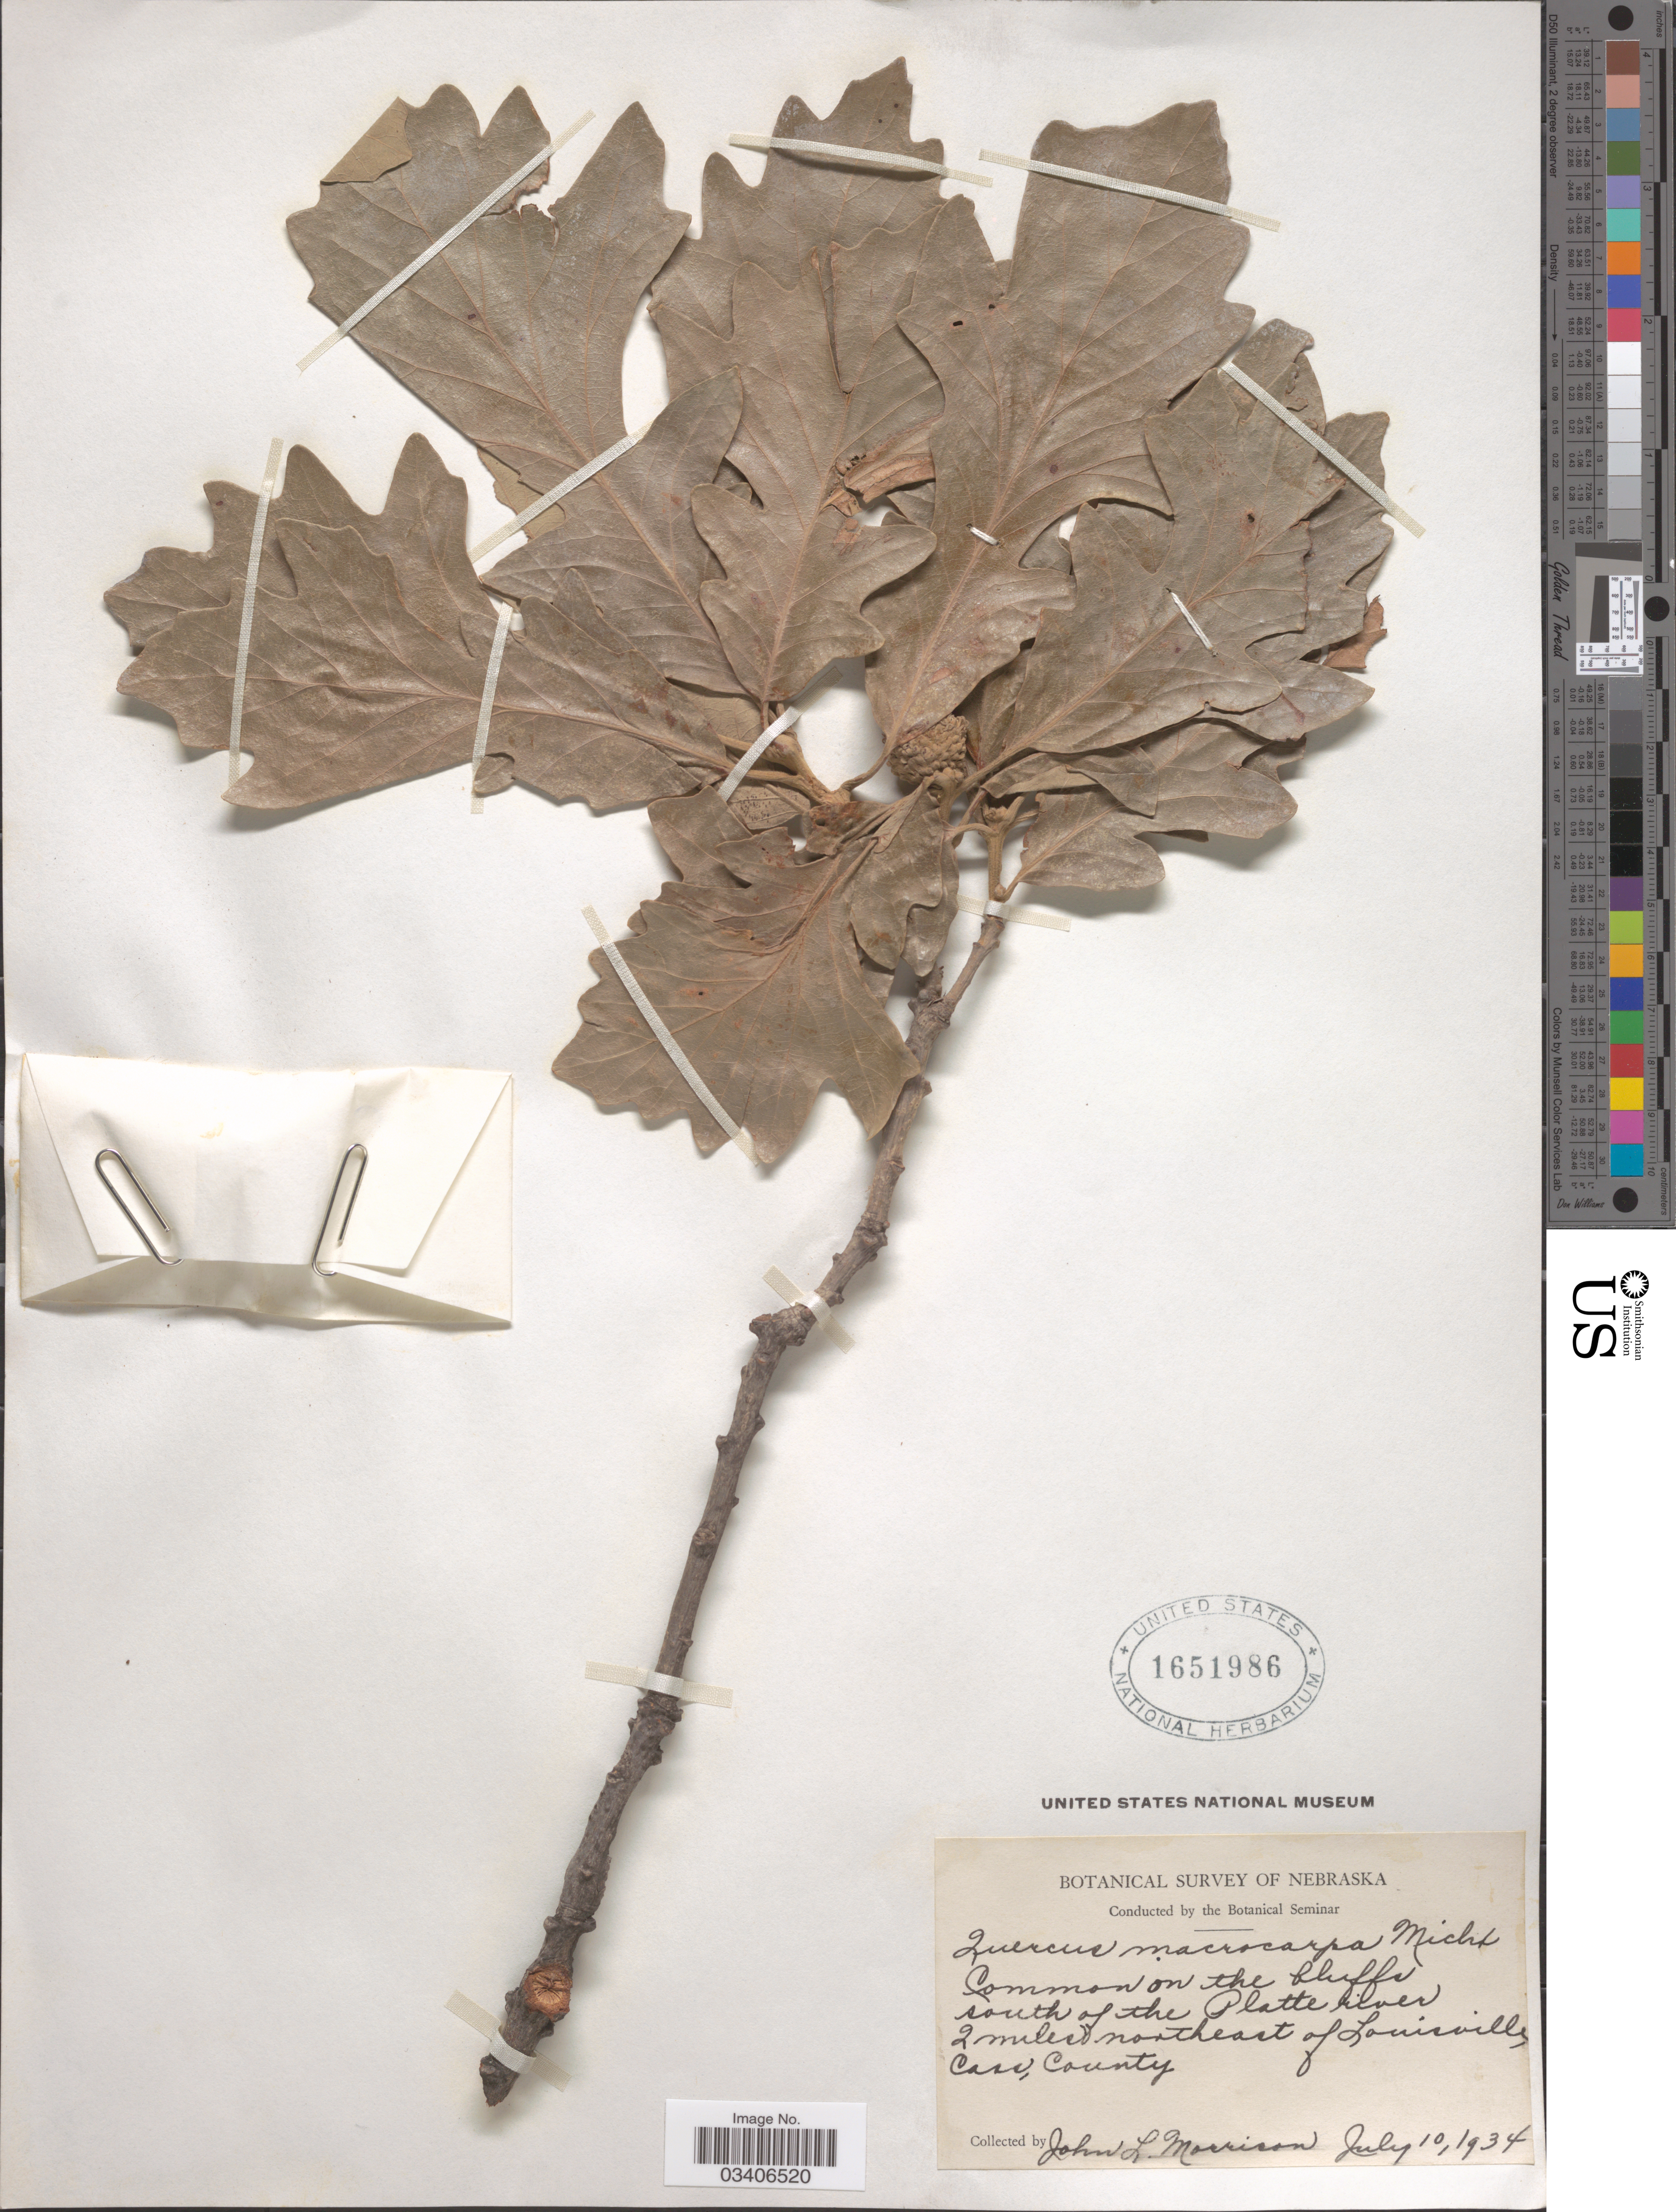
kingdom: Plantae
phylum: Tracheophyta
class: Magnoliopsida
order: Fagales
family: Fagaceae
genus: Quercus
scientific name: Quercus macrocarpa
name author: Michx.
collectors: J. Morrison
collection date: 1934-07-10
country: United States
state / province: Nebraska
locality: Common on the bluffs south of the Platte river 2 miles northeast of Louisville, Cass County.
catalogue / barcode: US 1651986